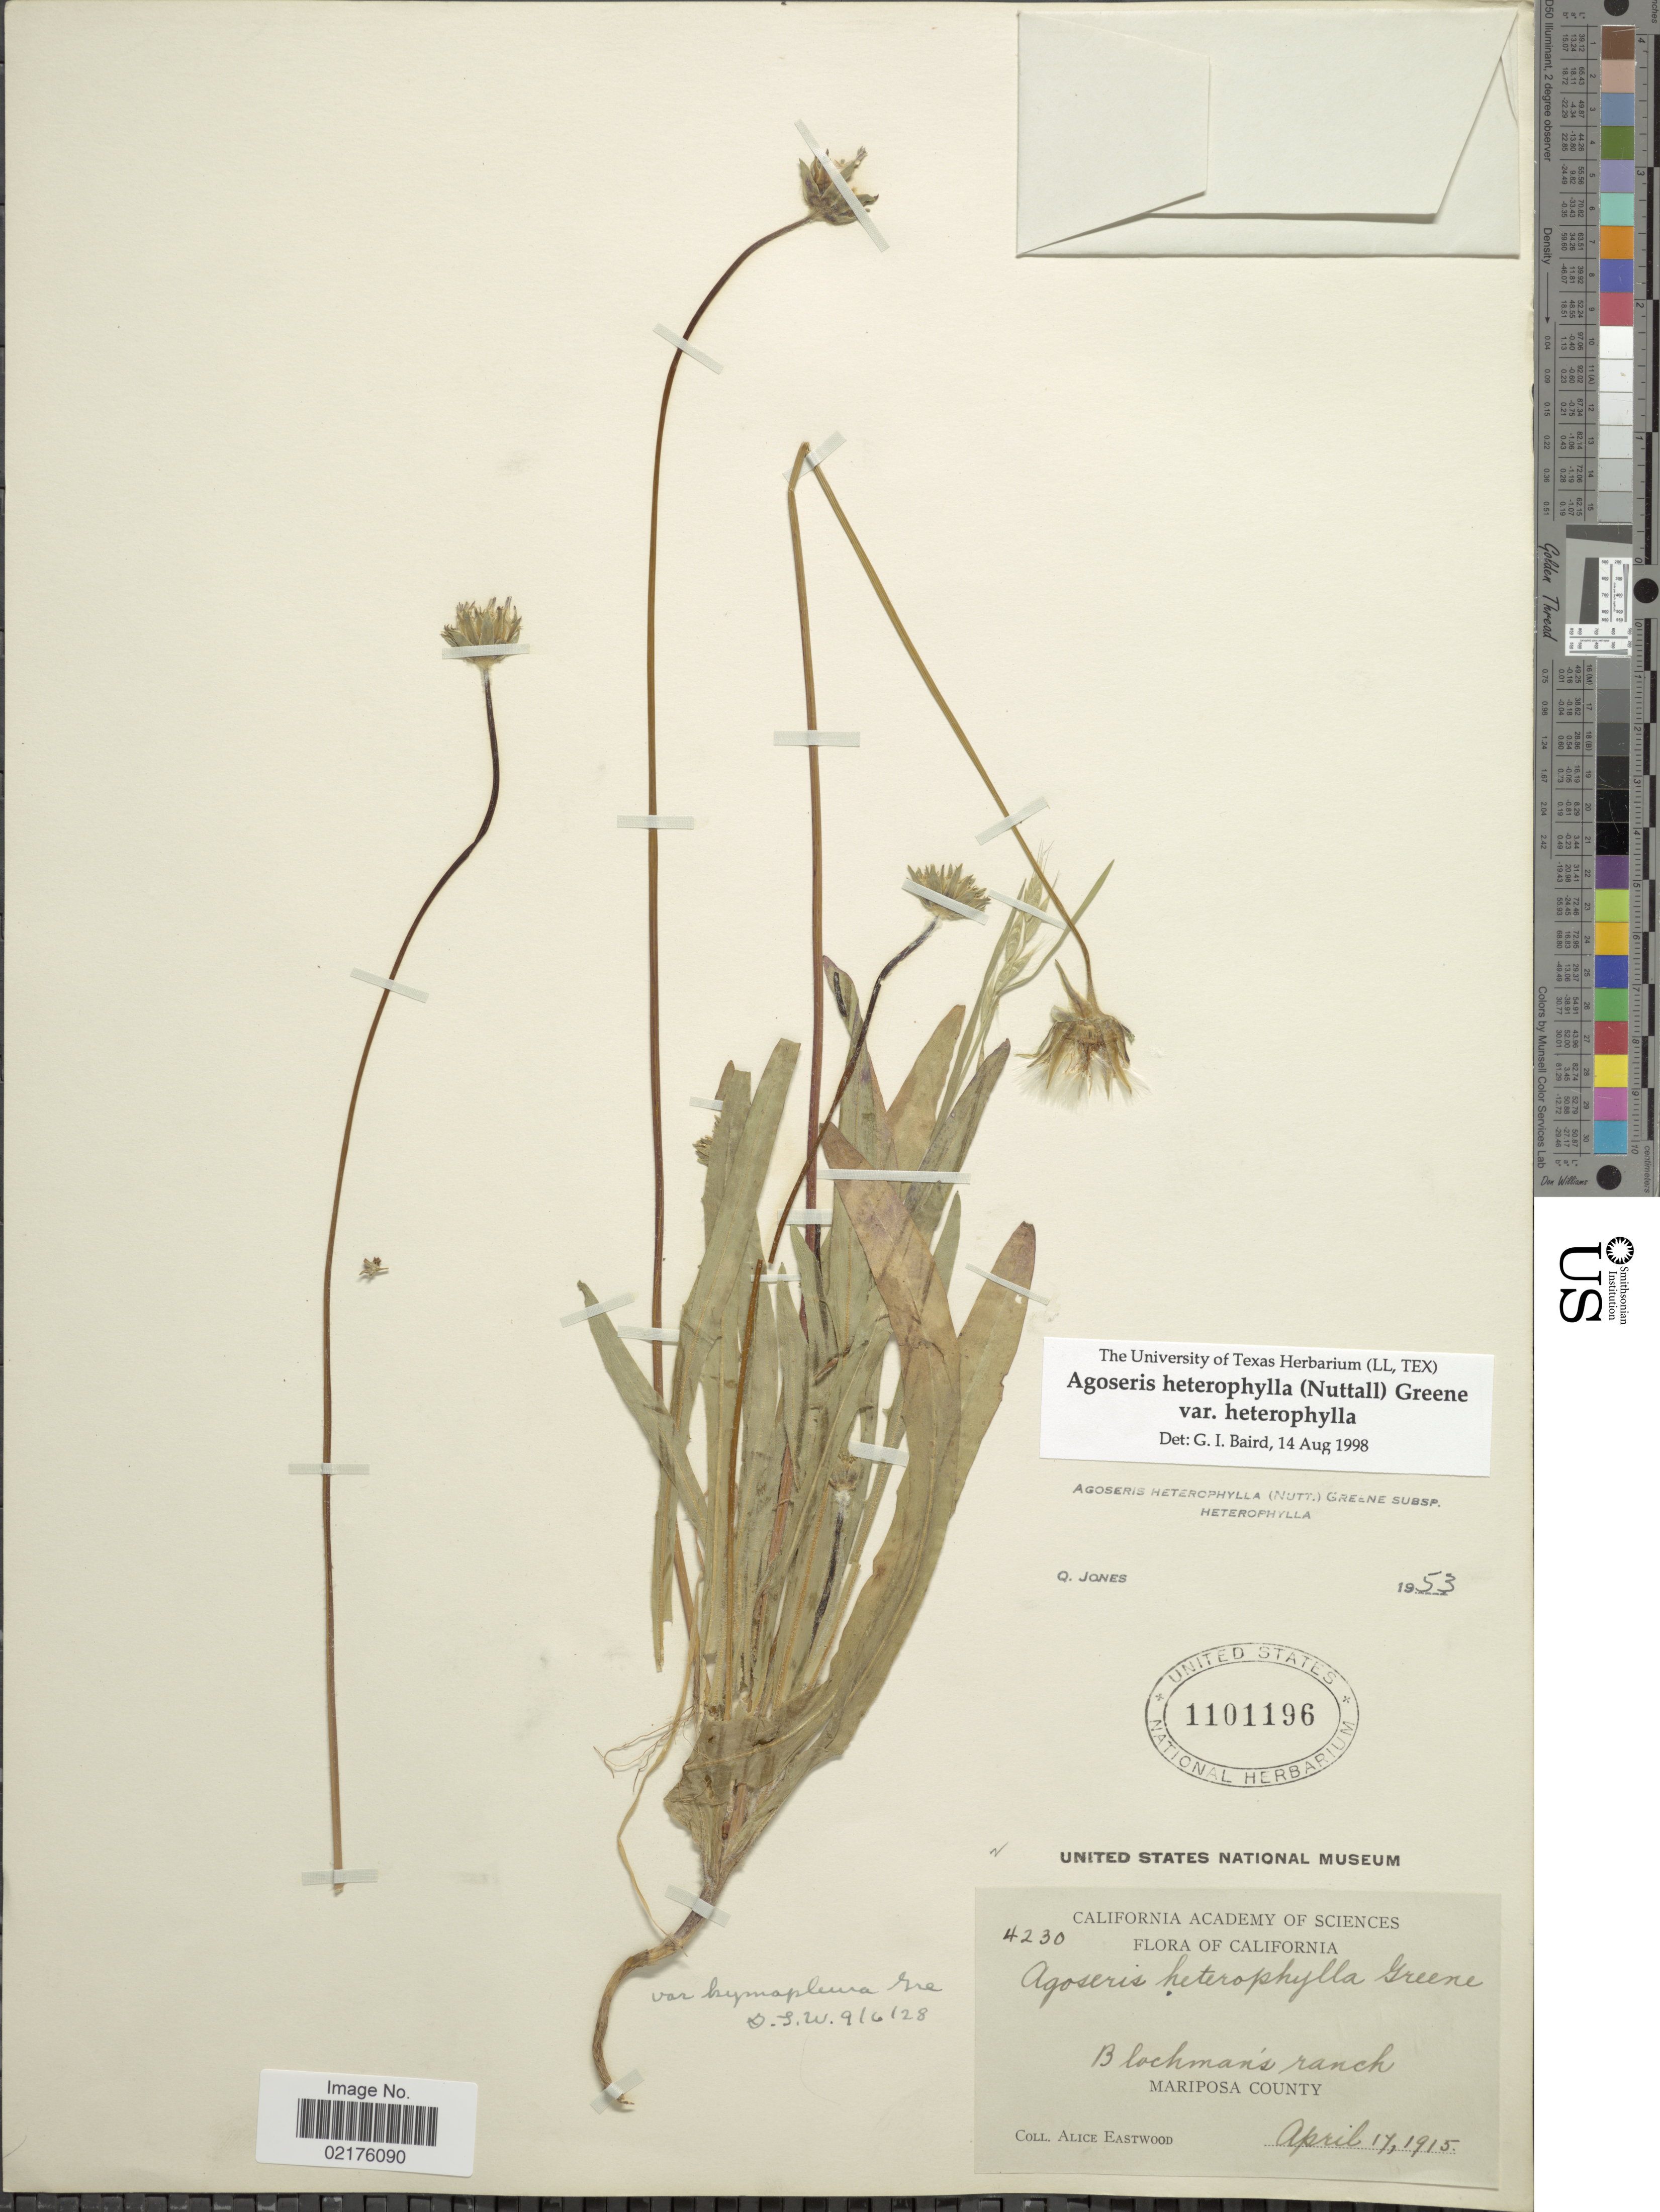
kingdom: Plantae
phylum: Tracheophyta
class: Magnoliopsida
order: Asterales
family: Asteraceae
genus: Agoseris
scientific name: Agoseris heterophylla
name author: (Nutt.) Greene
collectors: A. Eastwood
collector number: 4230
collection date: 1915-04-17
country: United States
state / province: California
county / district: Mariposa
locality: Blochman's ranch, Mariposa County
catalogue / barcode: US 1101196